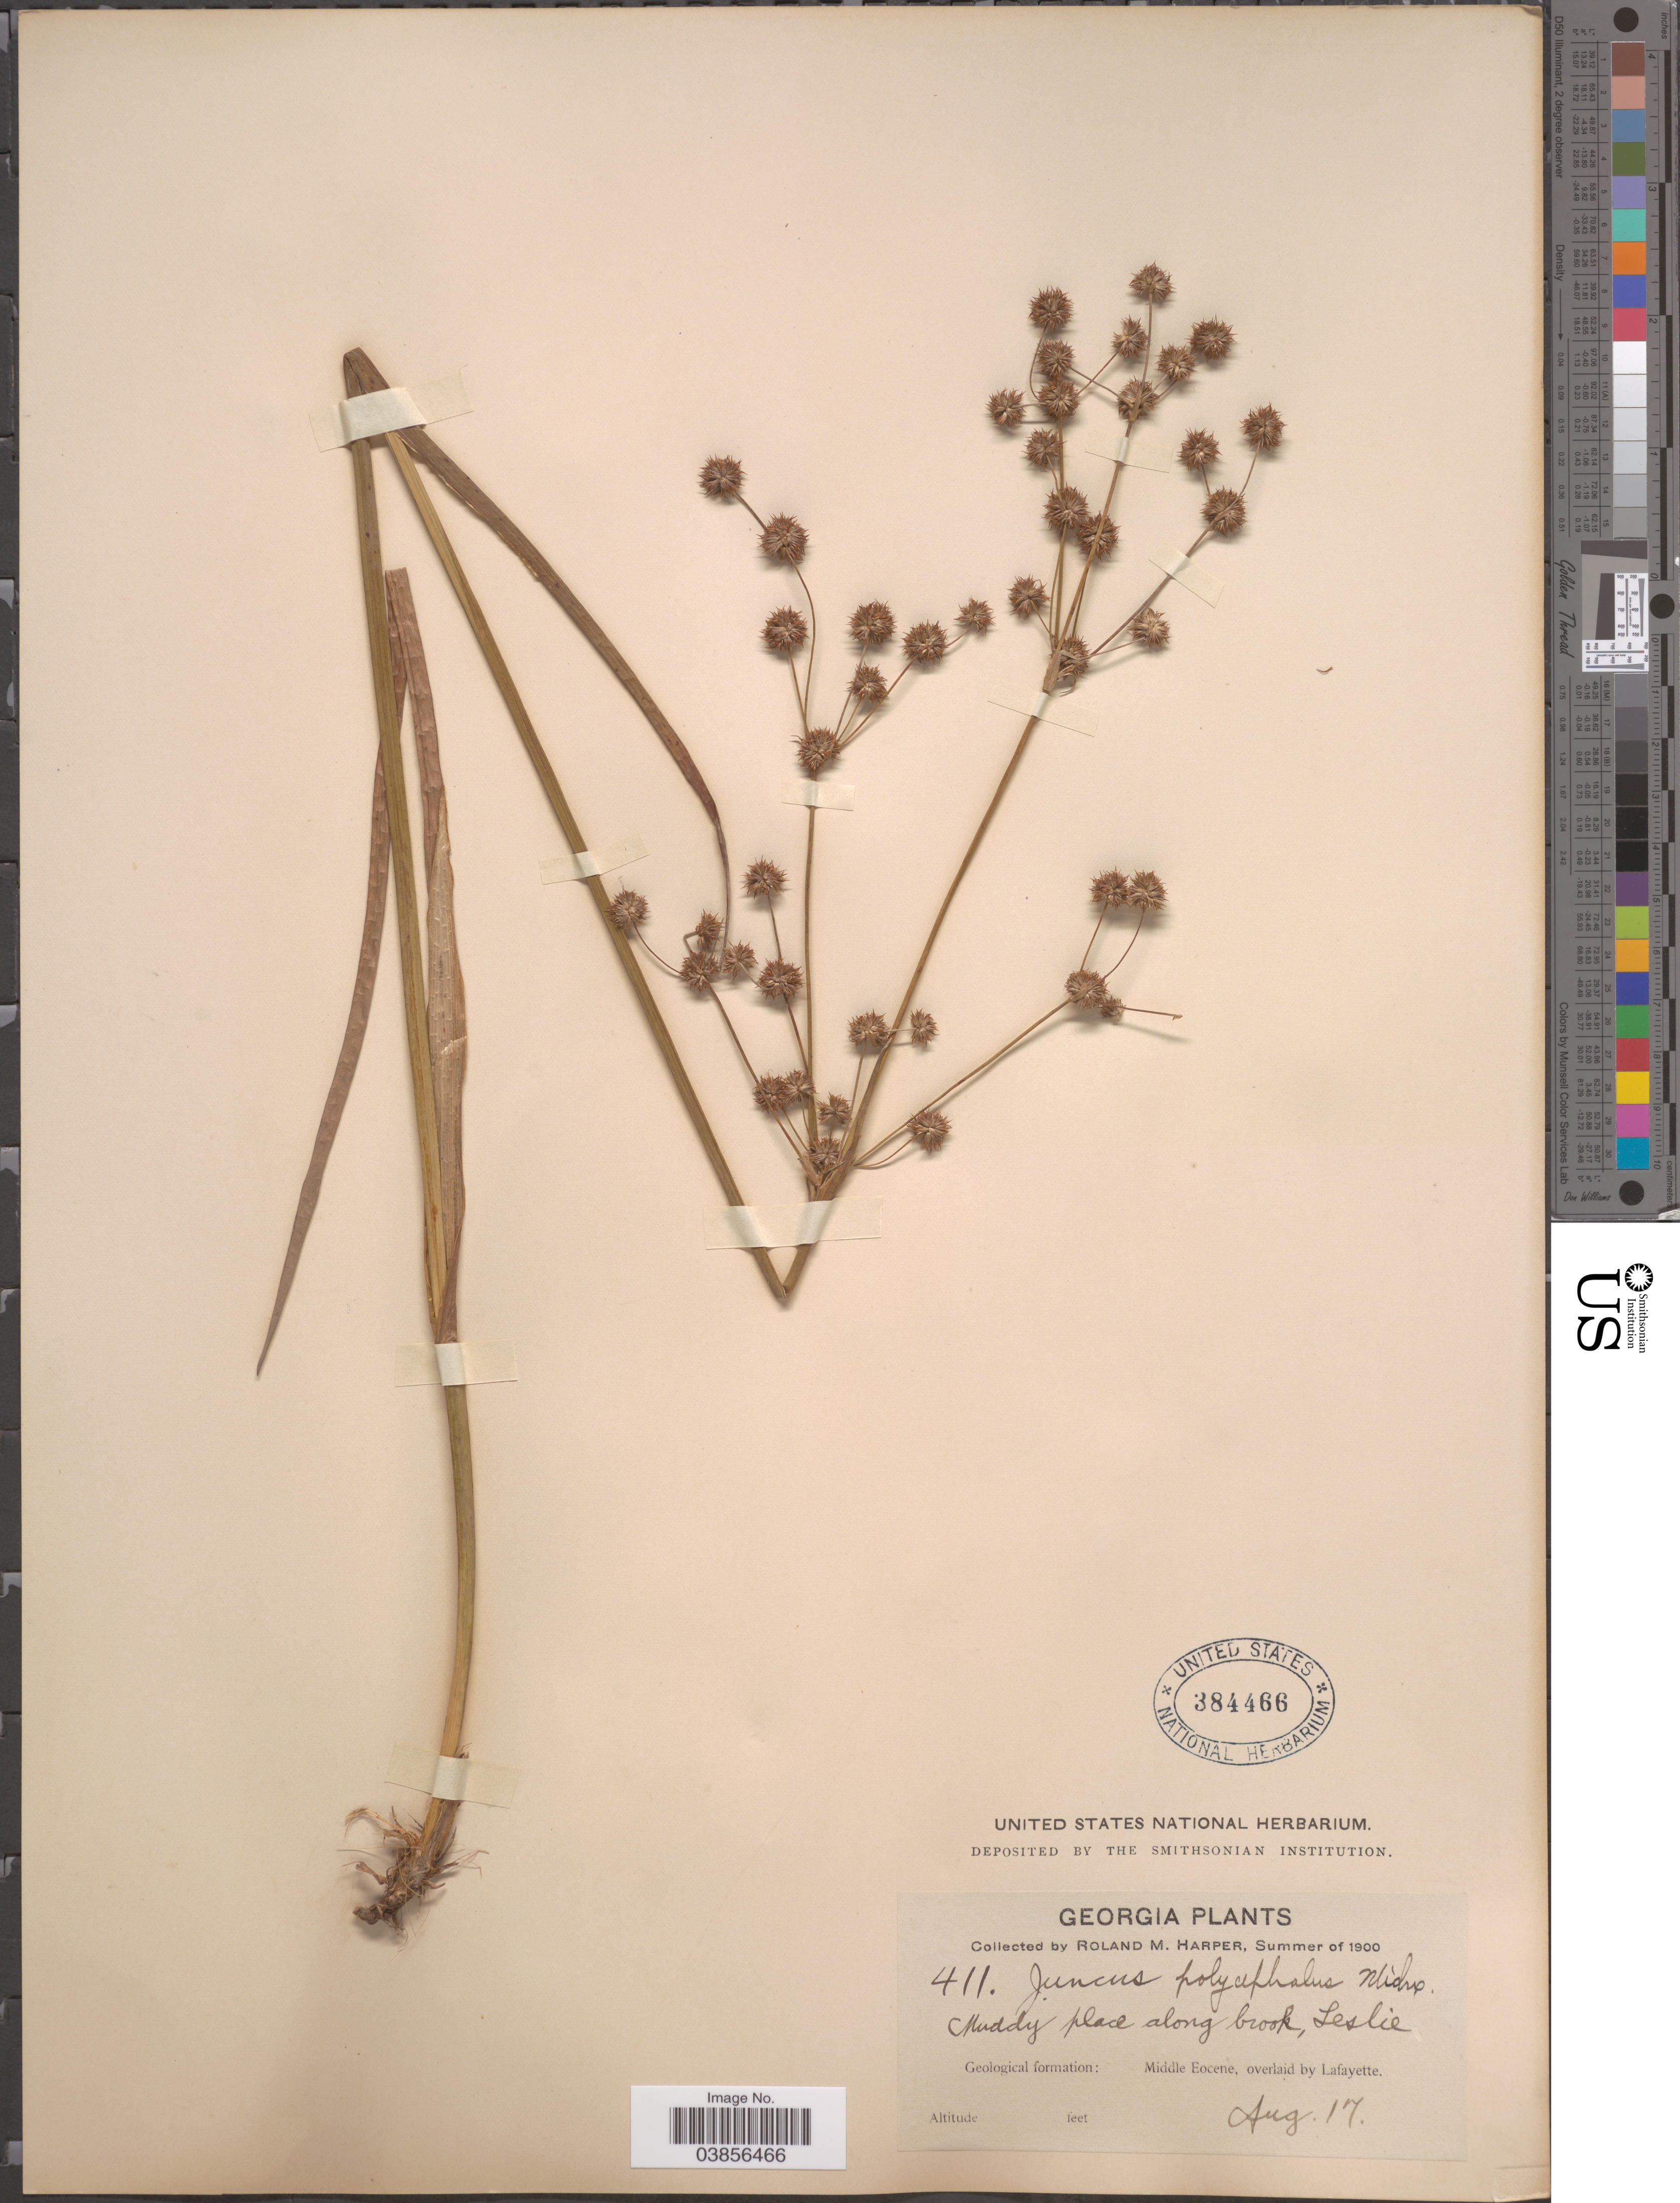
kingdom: Plantae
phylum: Tracheophyta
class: Liliopsida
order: Poales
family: Juncaceae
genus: Juncus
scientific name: Juncus polycephalus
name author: Michx.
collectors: R. M. Harper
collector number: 411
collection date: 1900-08-17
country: United States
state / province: Georgia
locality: Along brook, Leslie. Geological formation: Middle Eocene, overlaid by Lafayette.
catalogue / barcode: US 384466